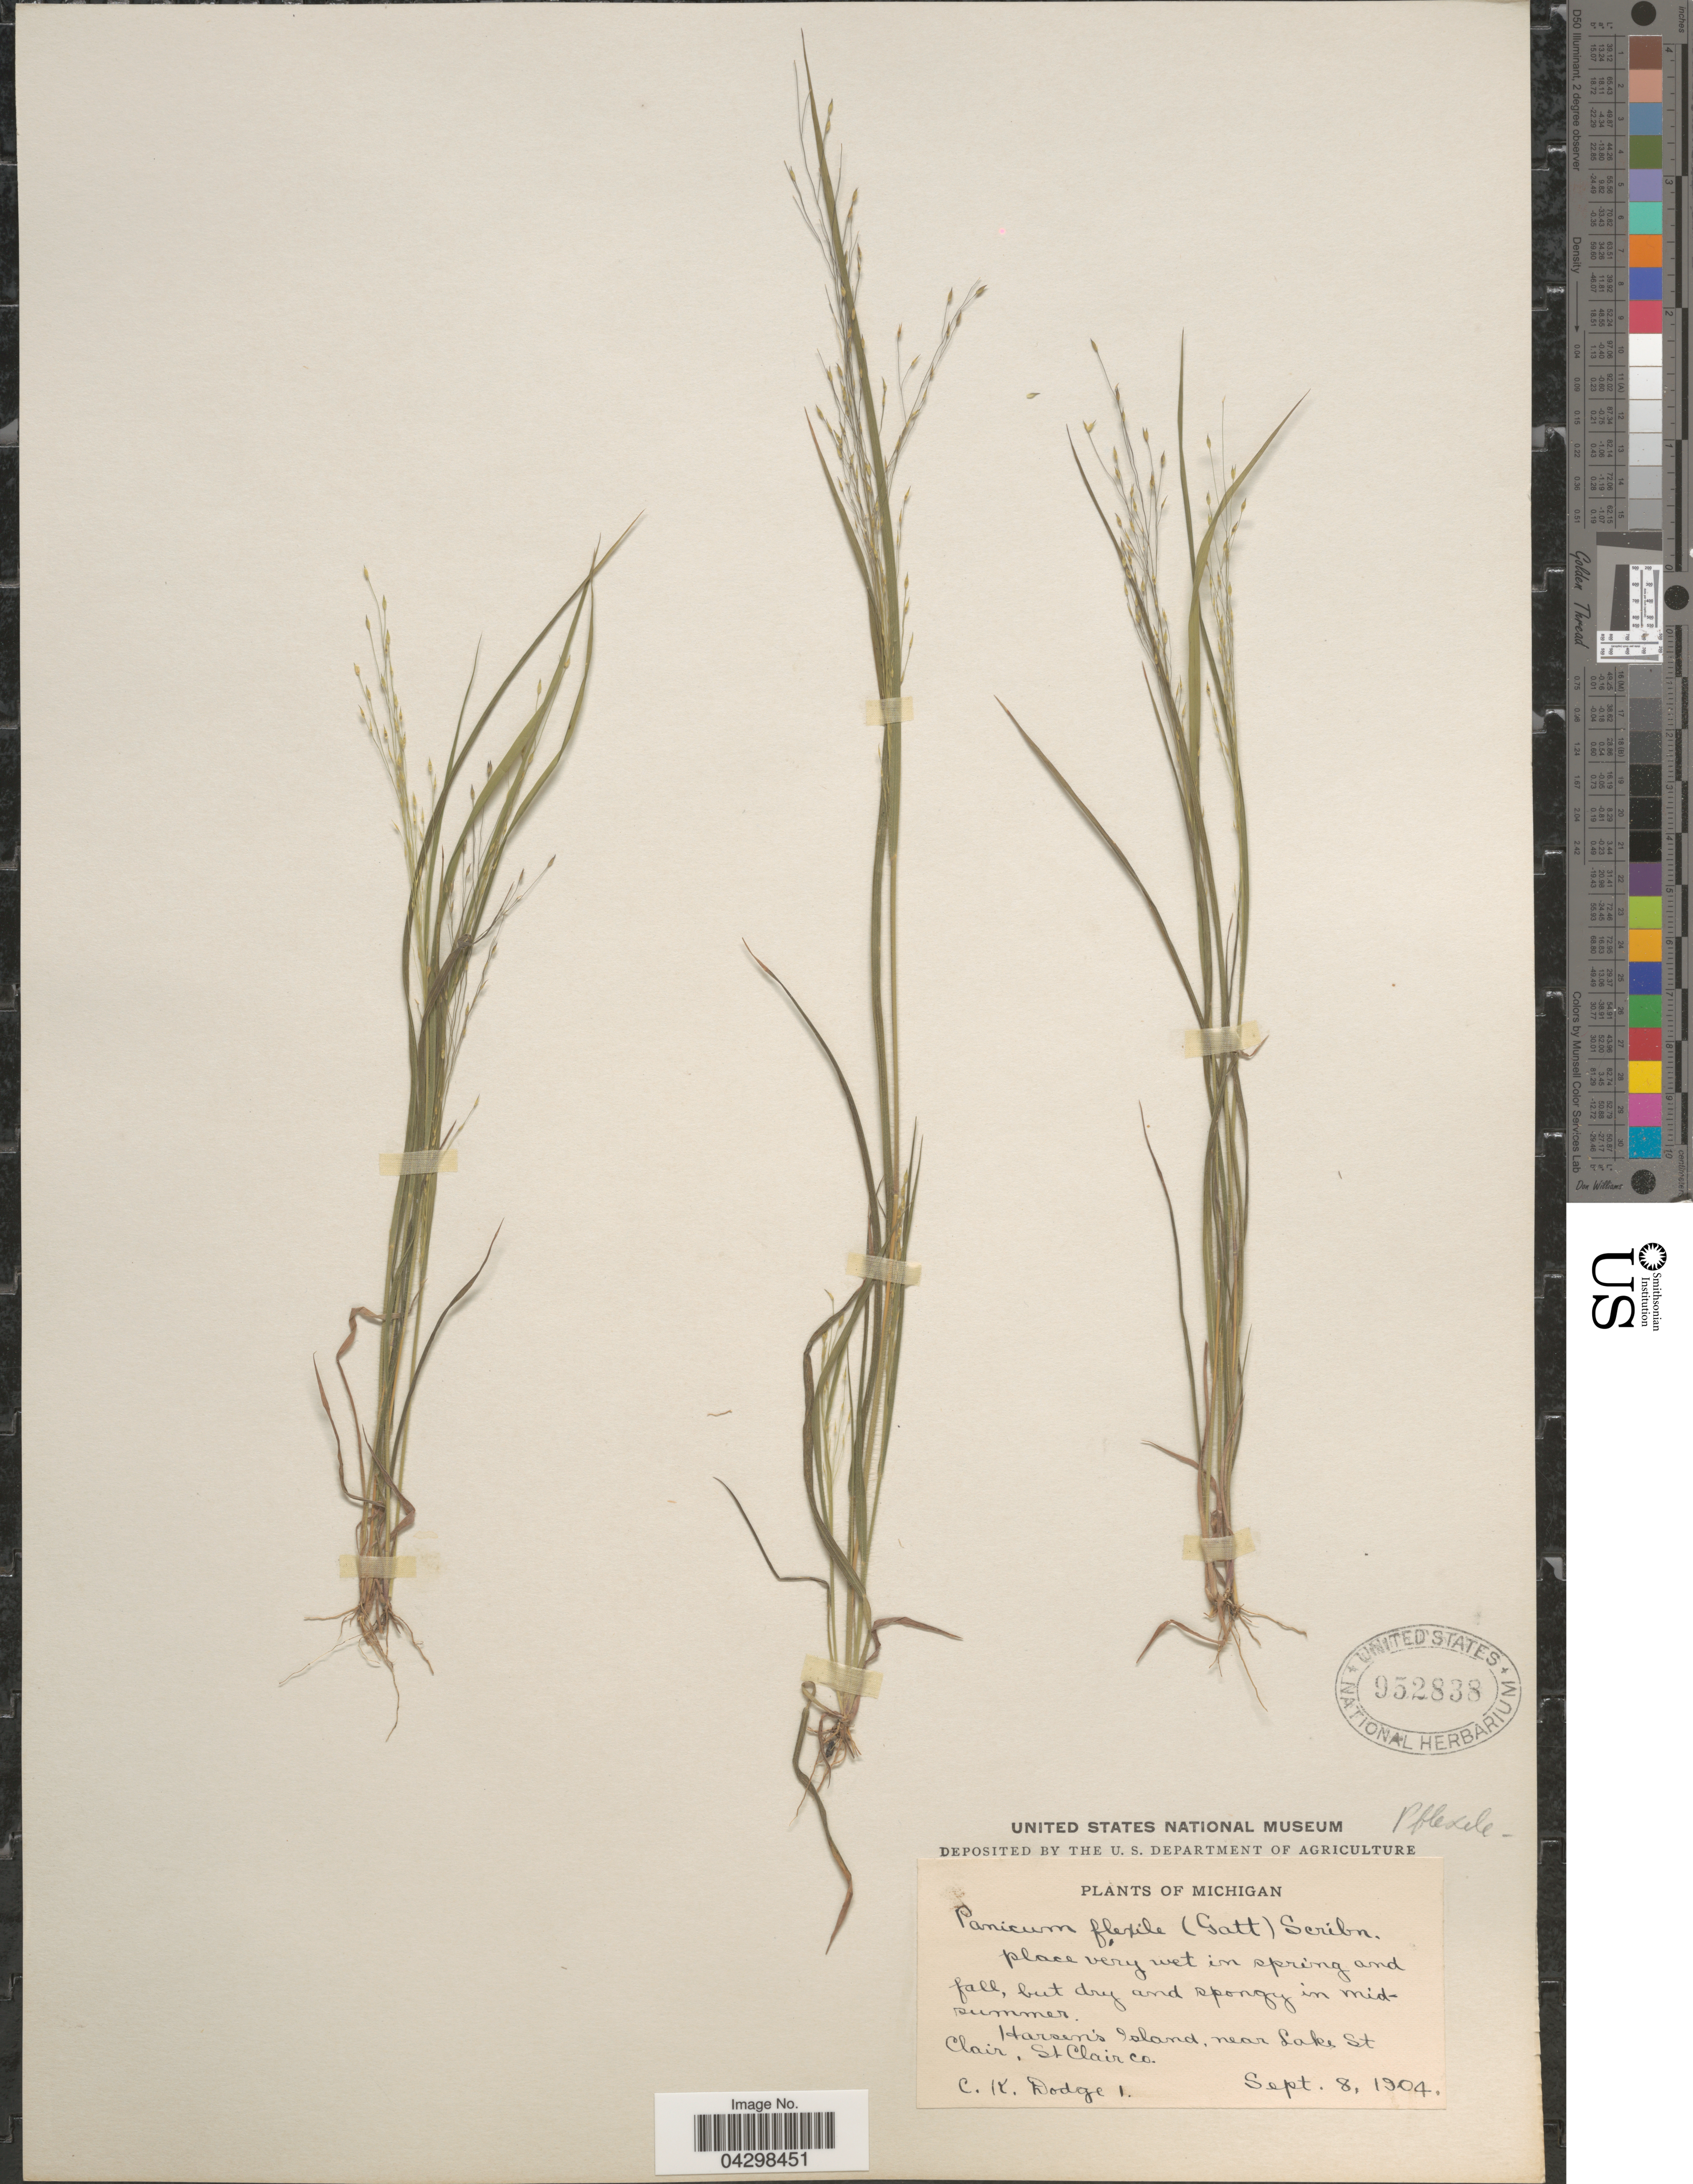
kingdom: Plantae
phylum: Tracheophyta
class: Liliopsida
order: Poales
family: Poaceae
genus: Panicum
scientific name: Panicum flexile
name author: (Gatt.) Scribn.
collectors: C. Dodge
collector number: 1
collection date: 1904-09-08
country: United States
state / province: Michigan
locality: Harsen's Island, near Lake St. Clair, St. Clair Co.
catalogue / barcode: US 952838